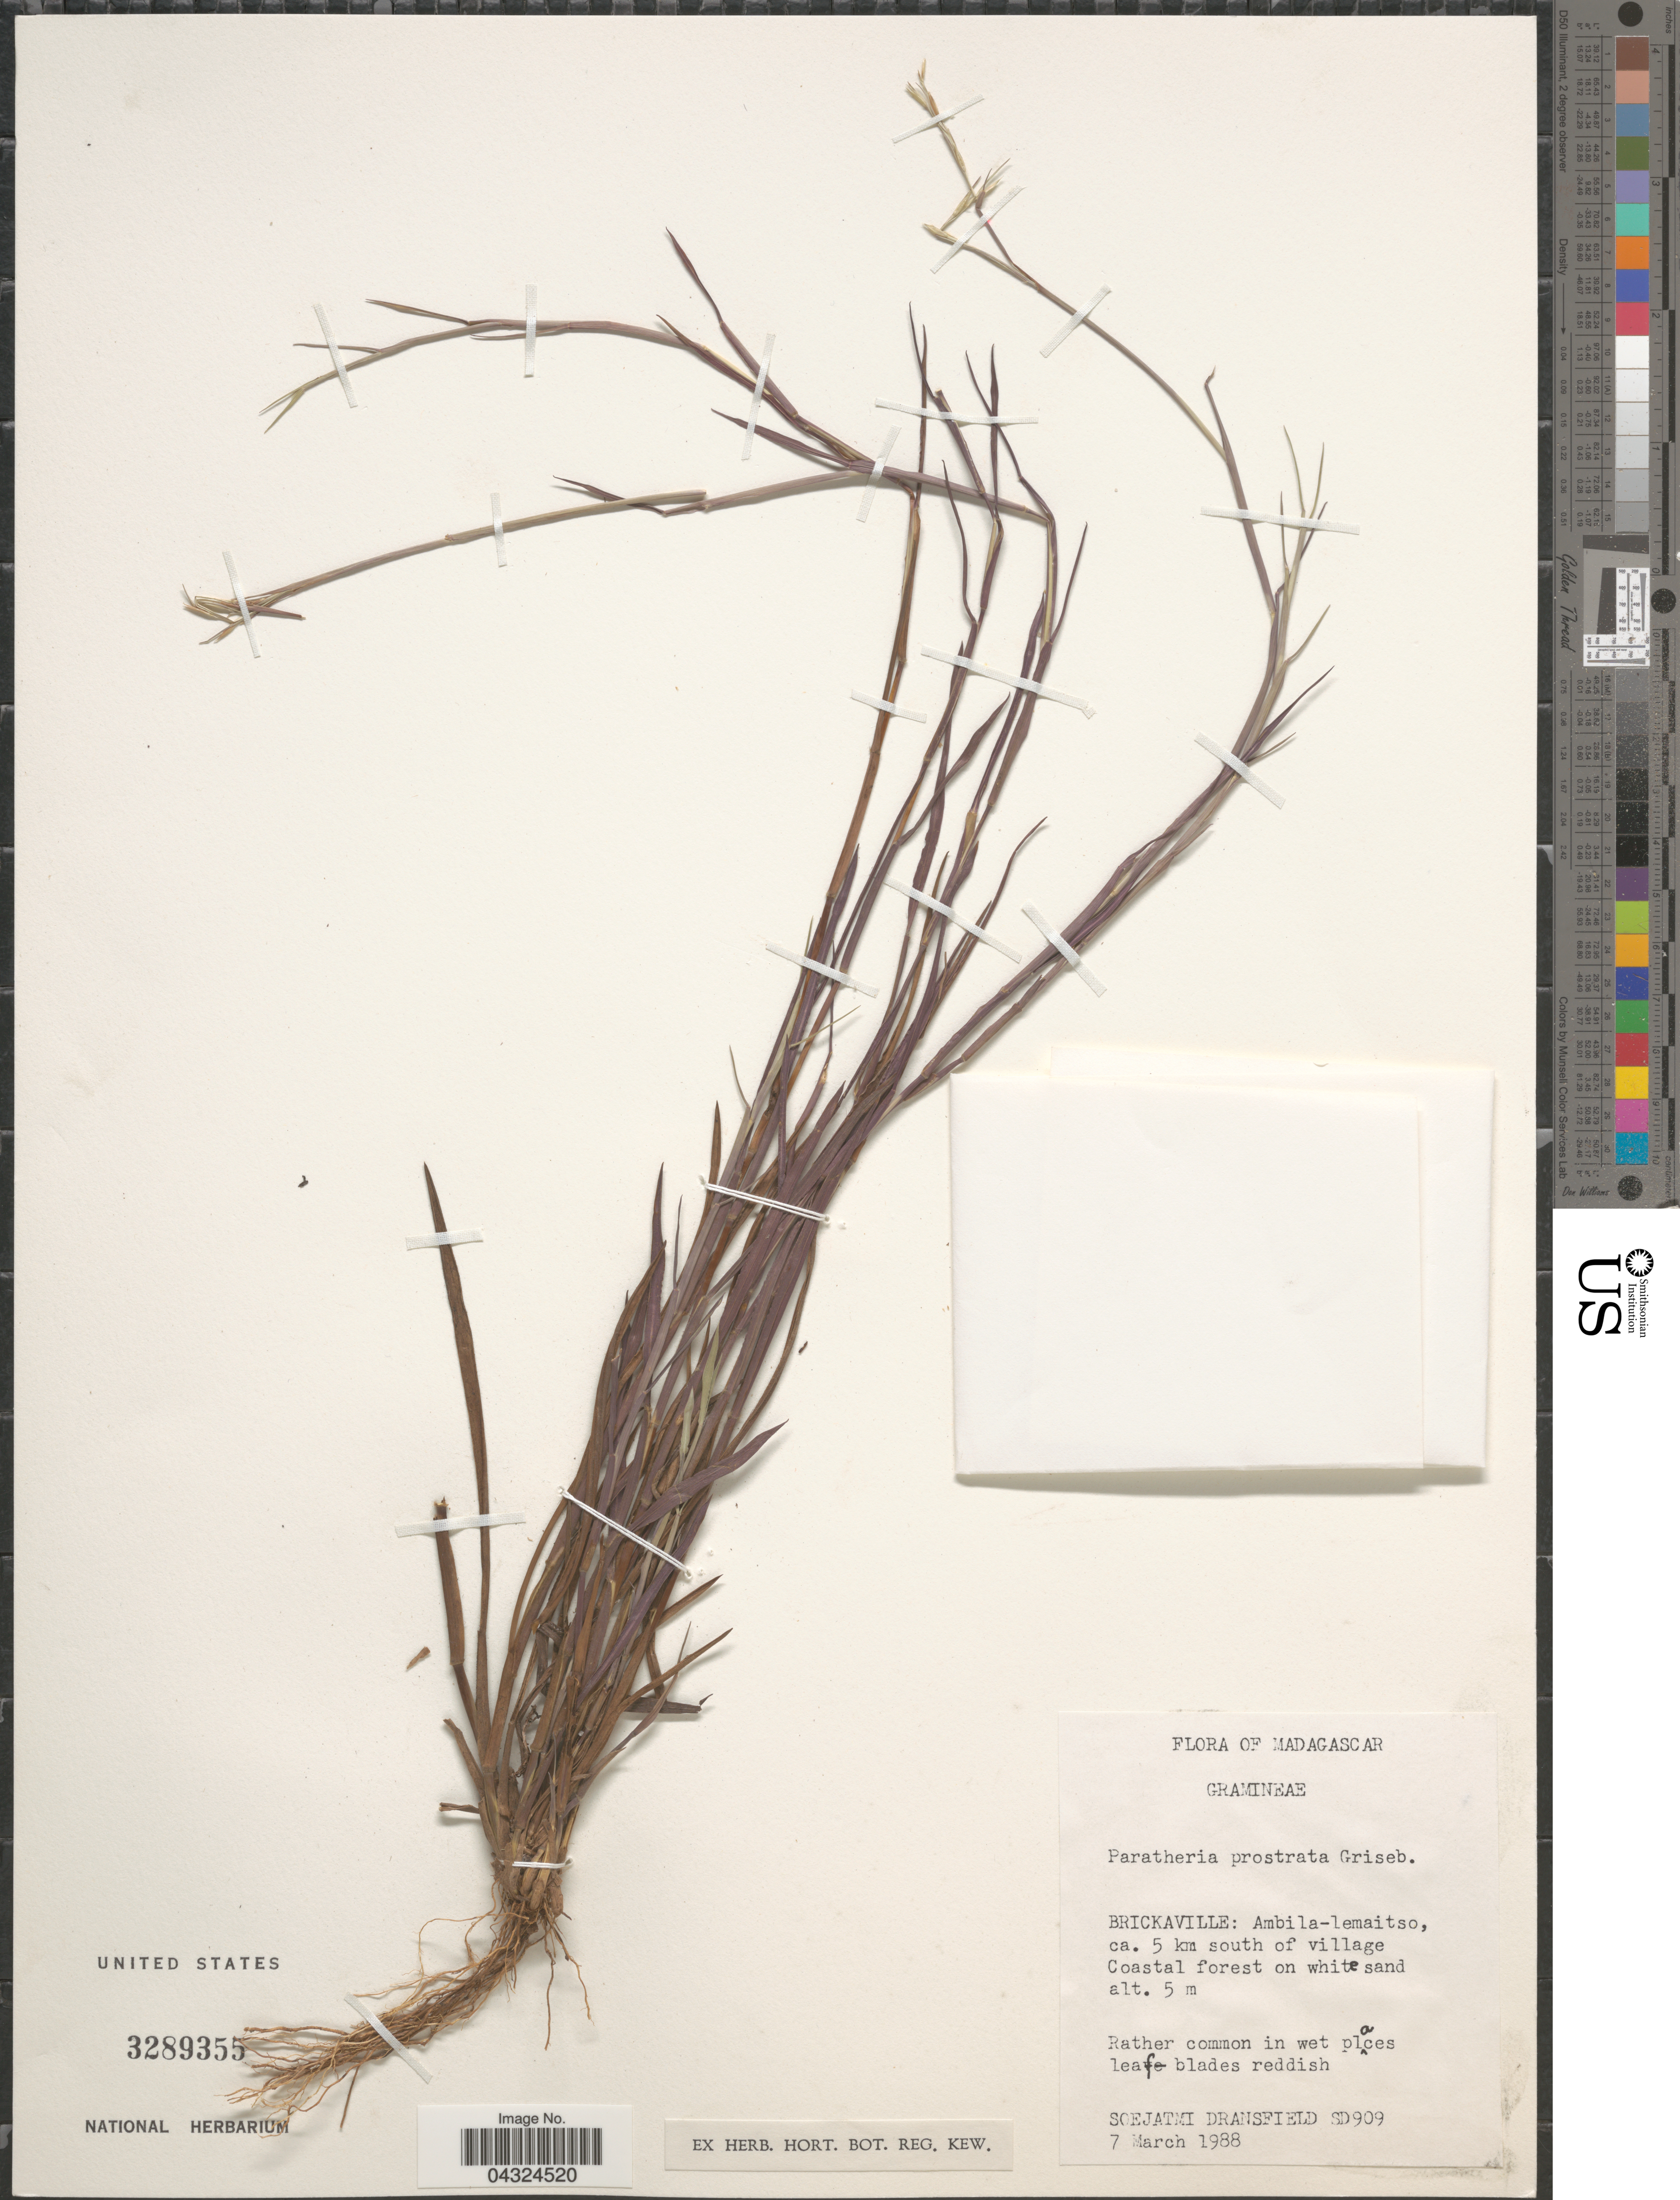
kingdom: Plantae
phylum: Tracheophyta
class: Liliopsida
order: Poales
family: Poaceae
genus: Paratheria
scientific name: Paratheria prostrata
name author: Griseb.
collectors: S. Dransfield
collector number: SD909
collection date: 1988-03-07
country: Madagascar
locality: Brickaville: Ambila-lemaitso, ca. 5 km south of village Coastal forest on white sand.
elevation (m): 5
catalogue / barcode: US 3289355